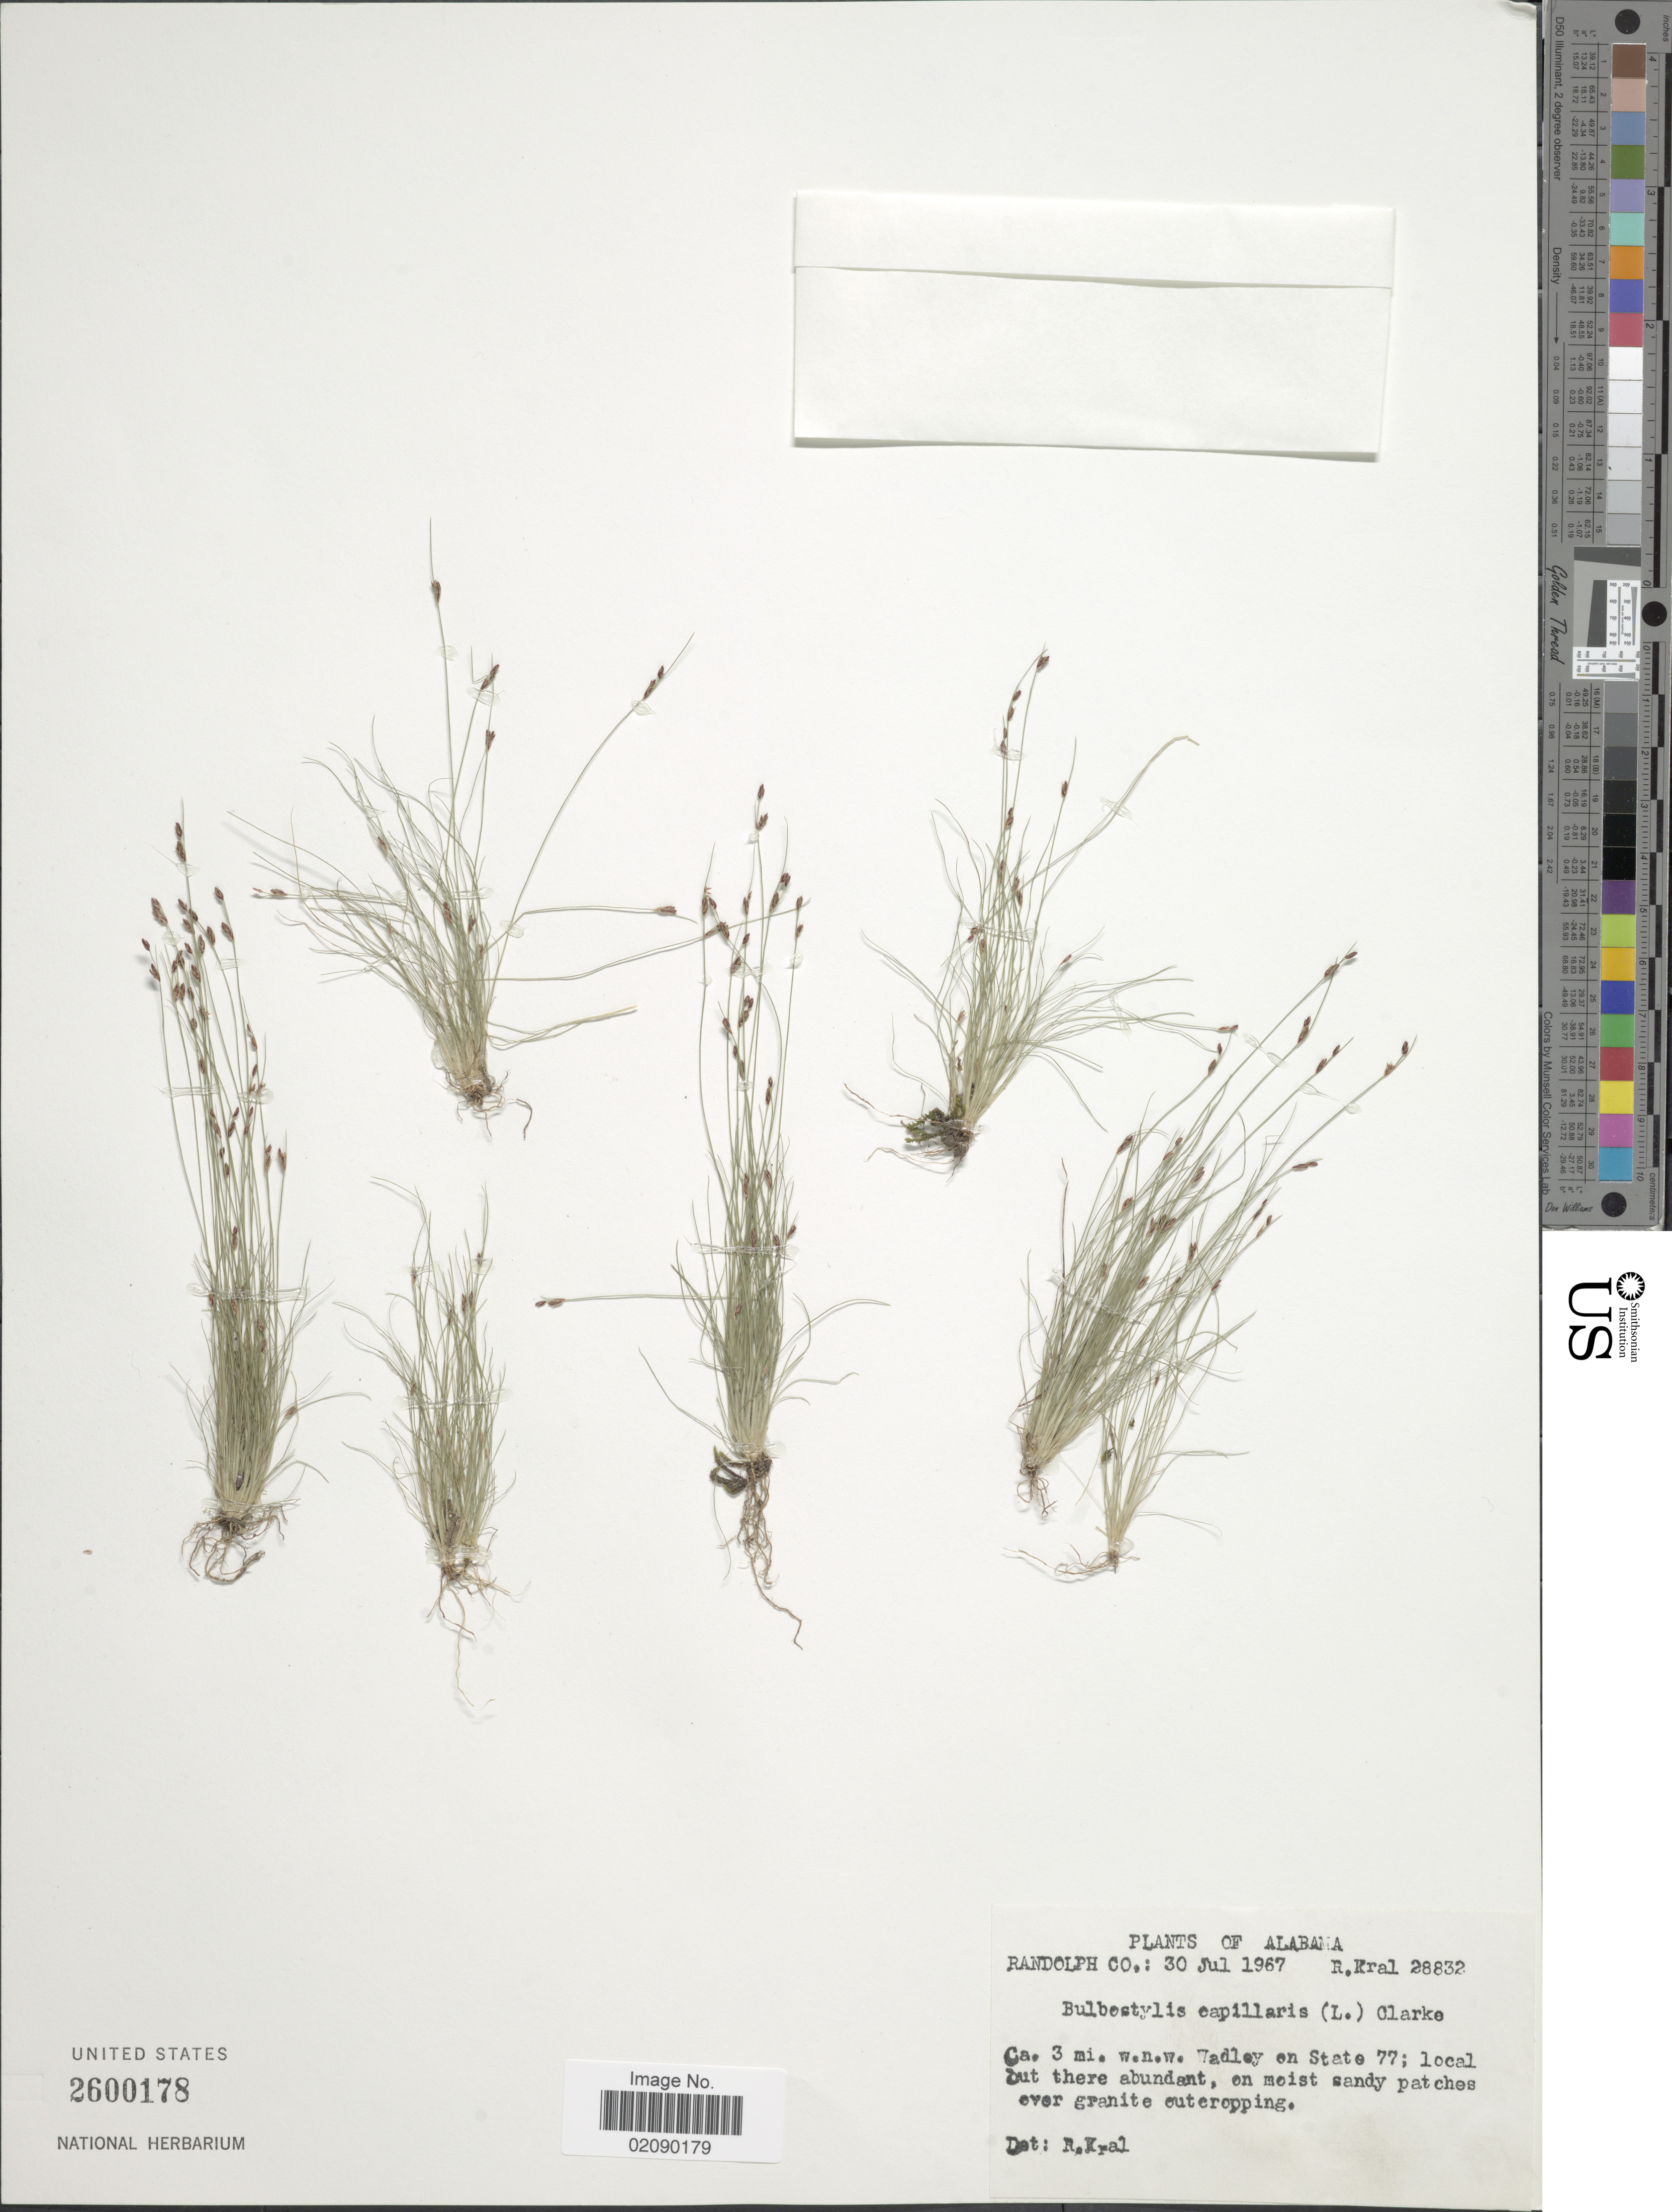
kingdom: Plantae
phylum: Tracheophyta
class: Liliopsida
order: Poales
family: Cyperaceae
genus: Bulbostylis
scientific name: Bulbostylis capillaris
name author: (L.) Kunth ex C.B. Clarke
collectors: R. Kral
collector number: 28832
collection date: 1967-07-30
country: United States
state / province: Alabama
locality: Randolph Co, Ca. 3 mi w.n.w. Wadley on State 77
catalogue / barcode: US 2600178